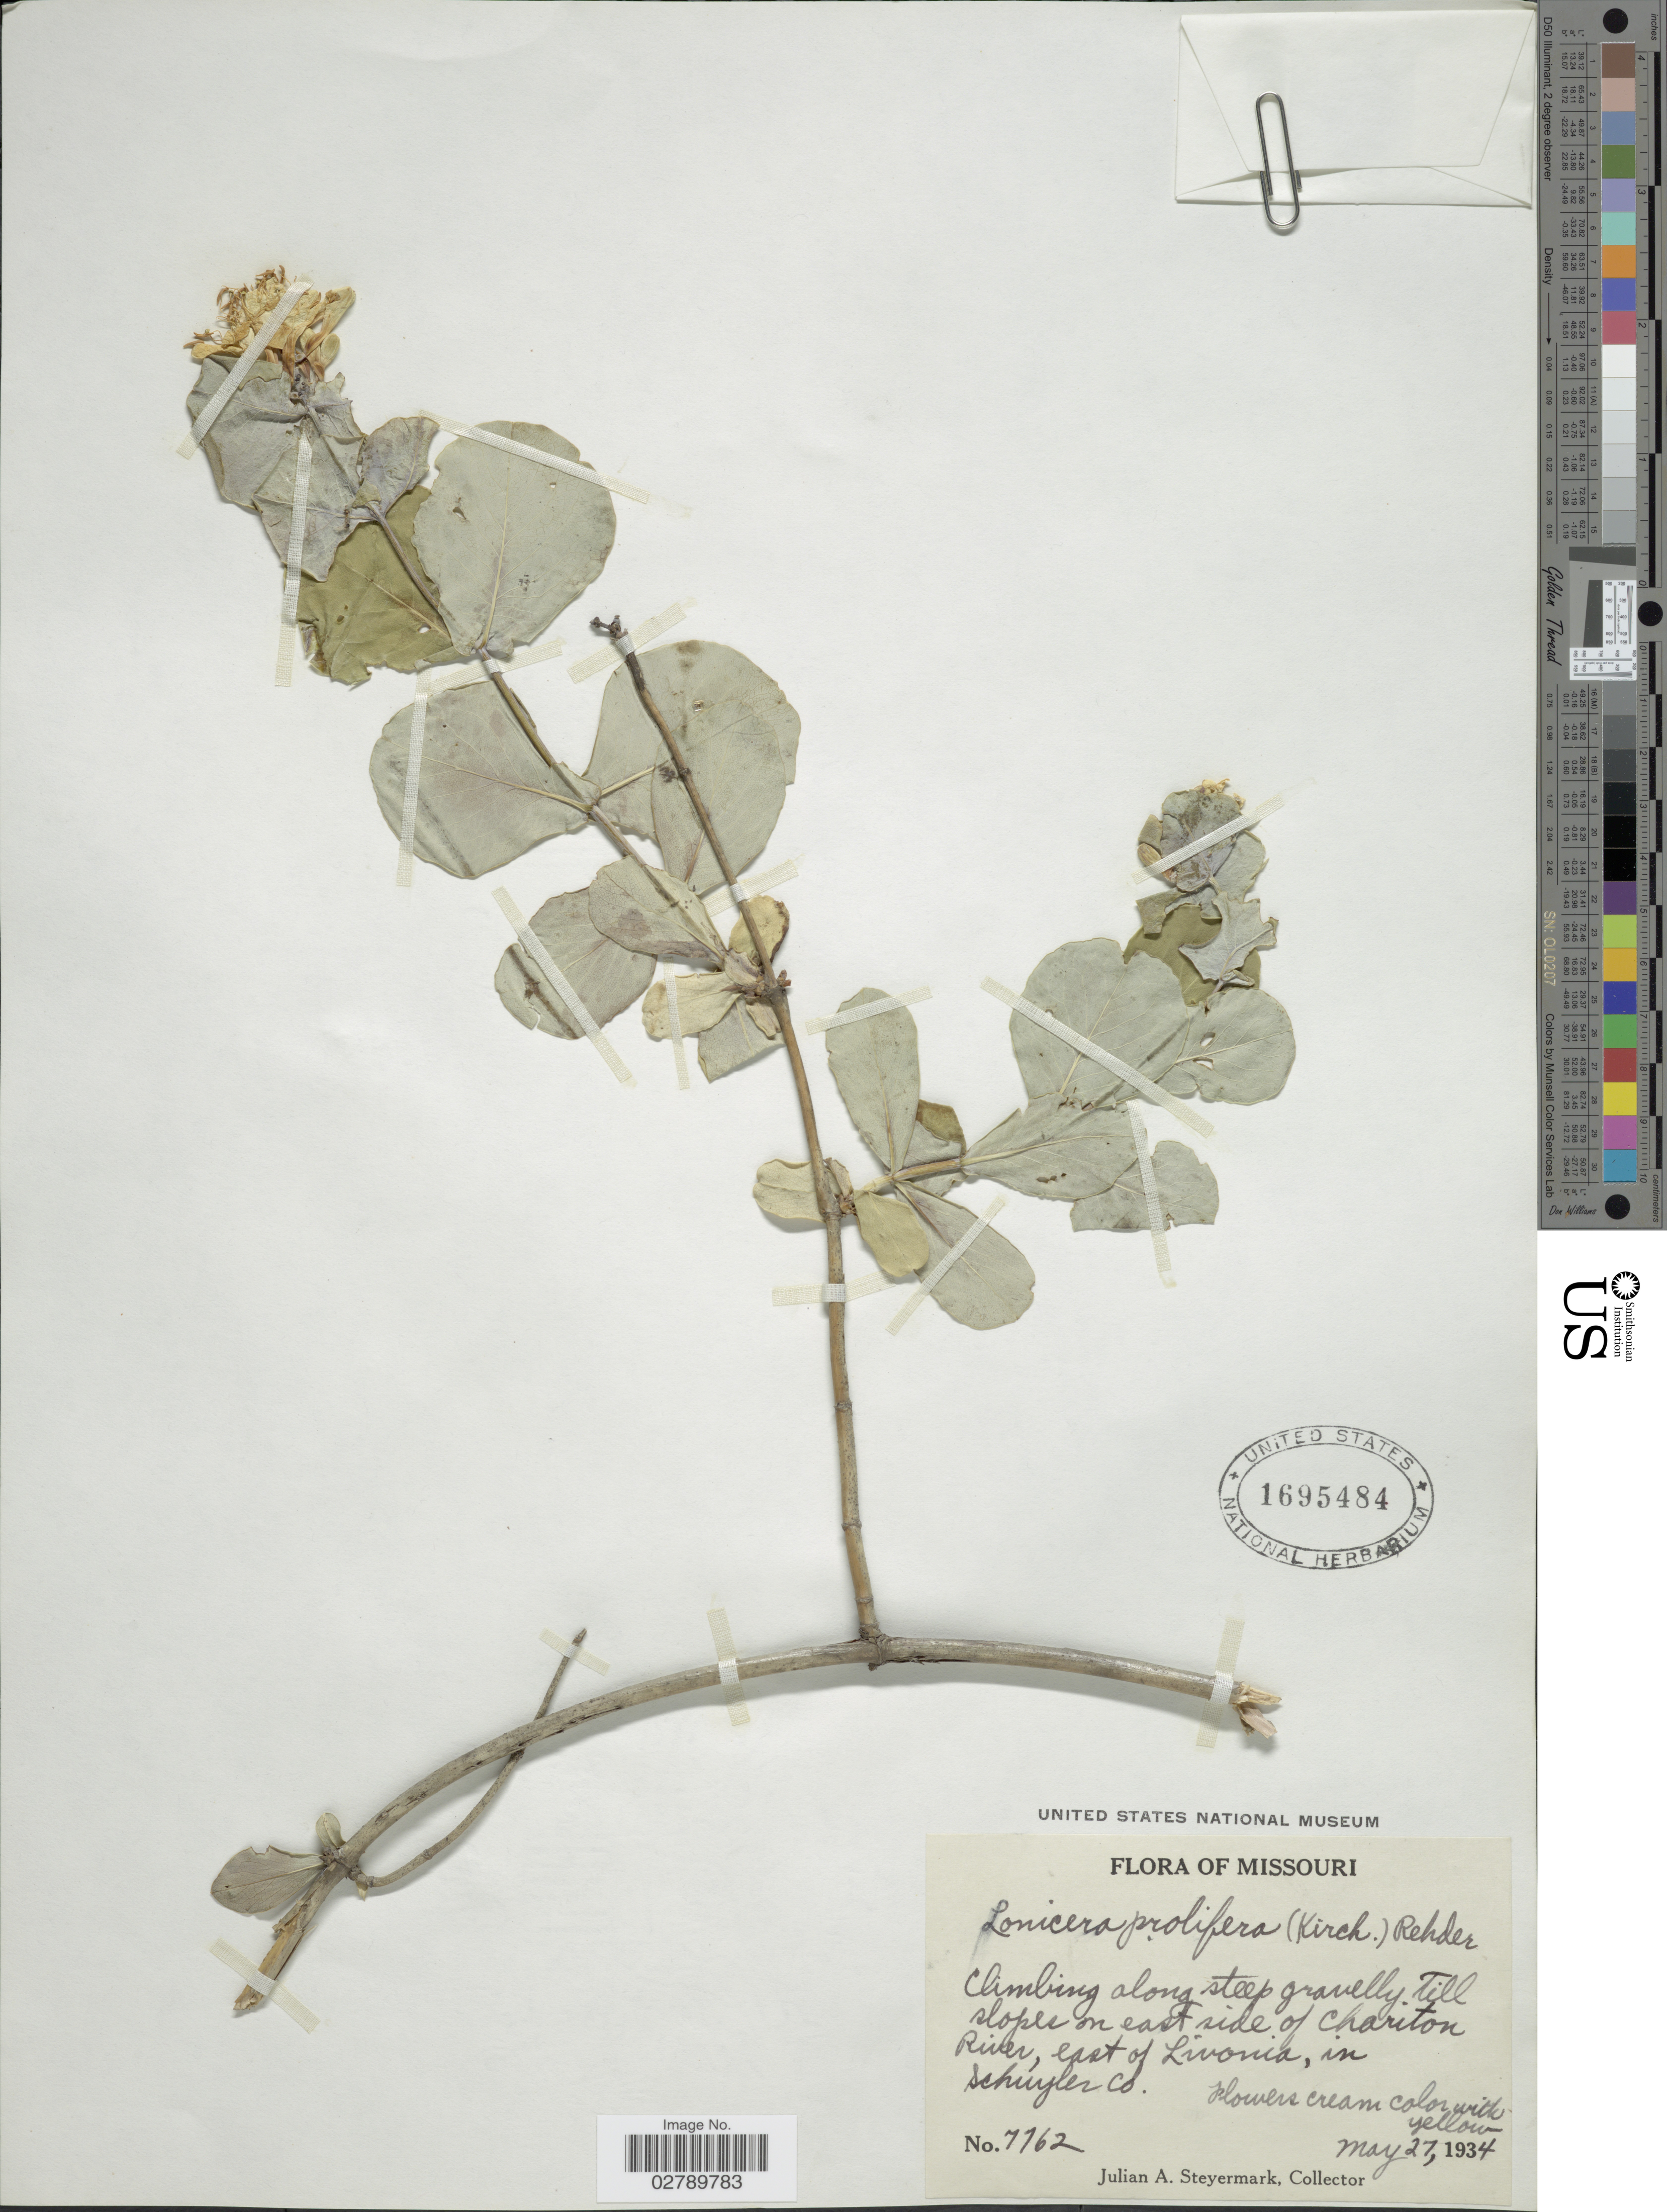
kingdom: Plantae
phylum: Tracheophyta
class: Magnoliopsida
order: Dipsacales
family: Caprifoliaceae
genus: Lonicera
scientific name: Lonicera prolifera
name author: (O. Kirchner) Booth ex Rehder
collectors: J. Steyermark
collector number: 7762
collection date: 1934-05-27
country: United States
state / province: Missouri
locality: Climbing along steep gravelly till slopes on east side of Chariton River, east of Livonio, in Schuyler Co.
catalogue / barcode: US 1695484